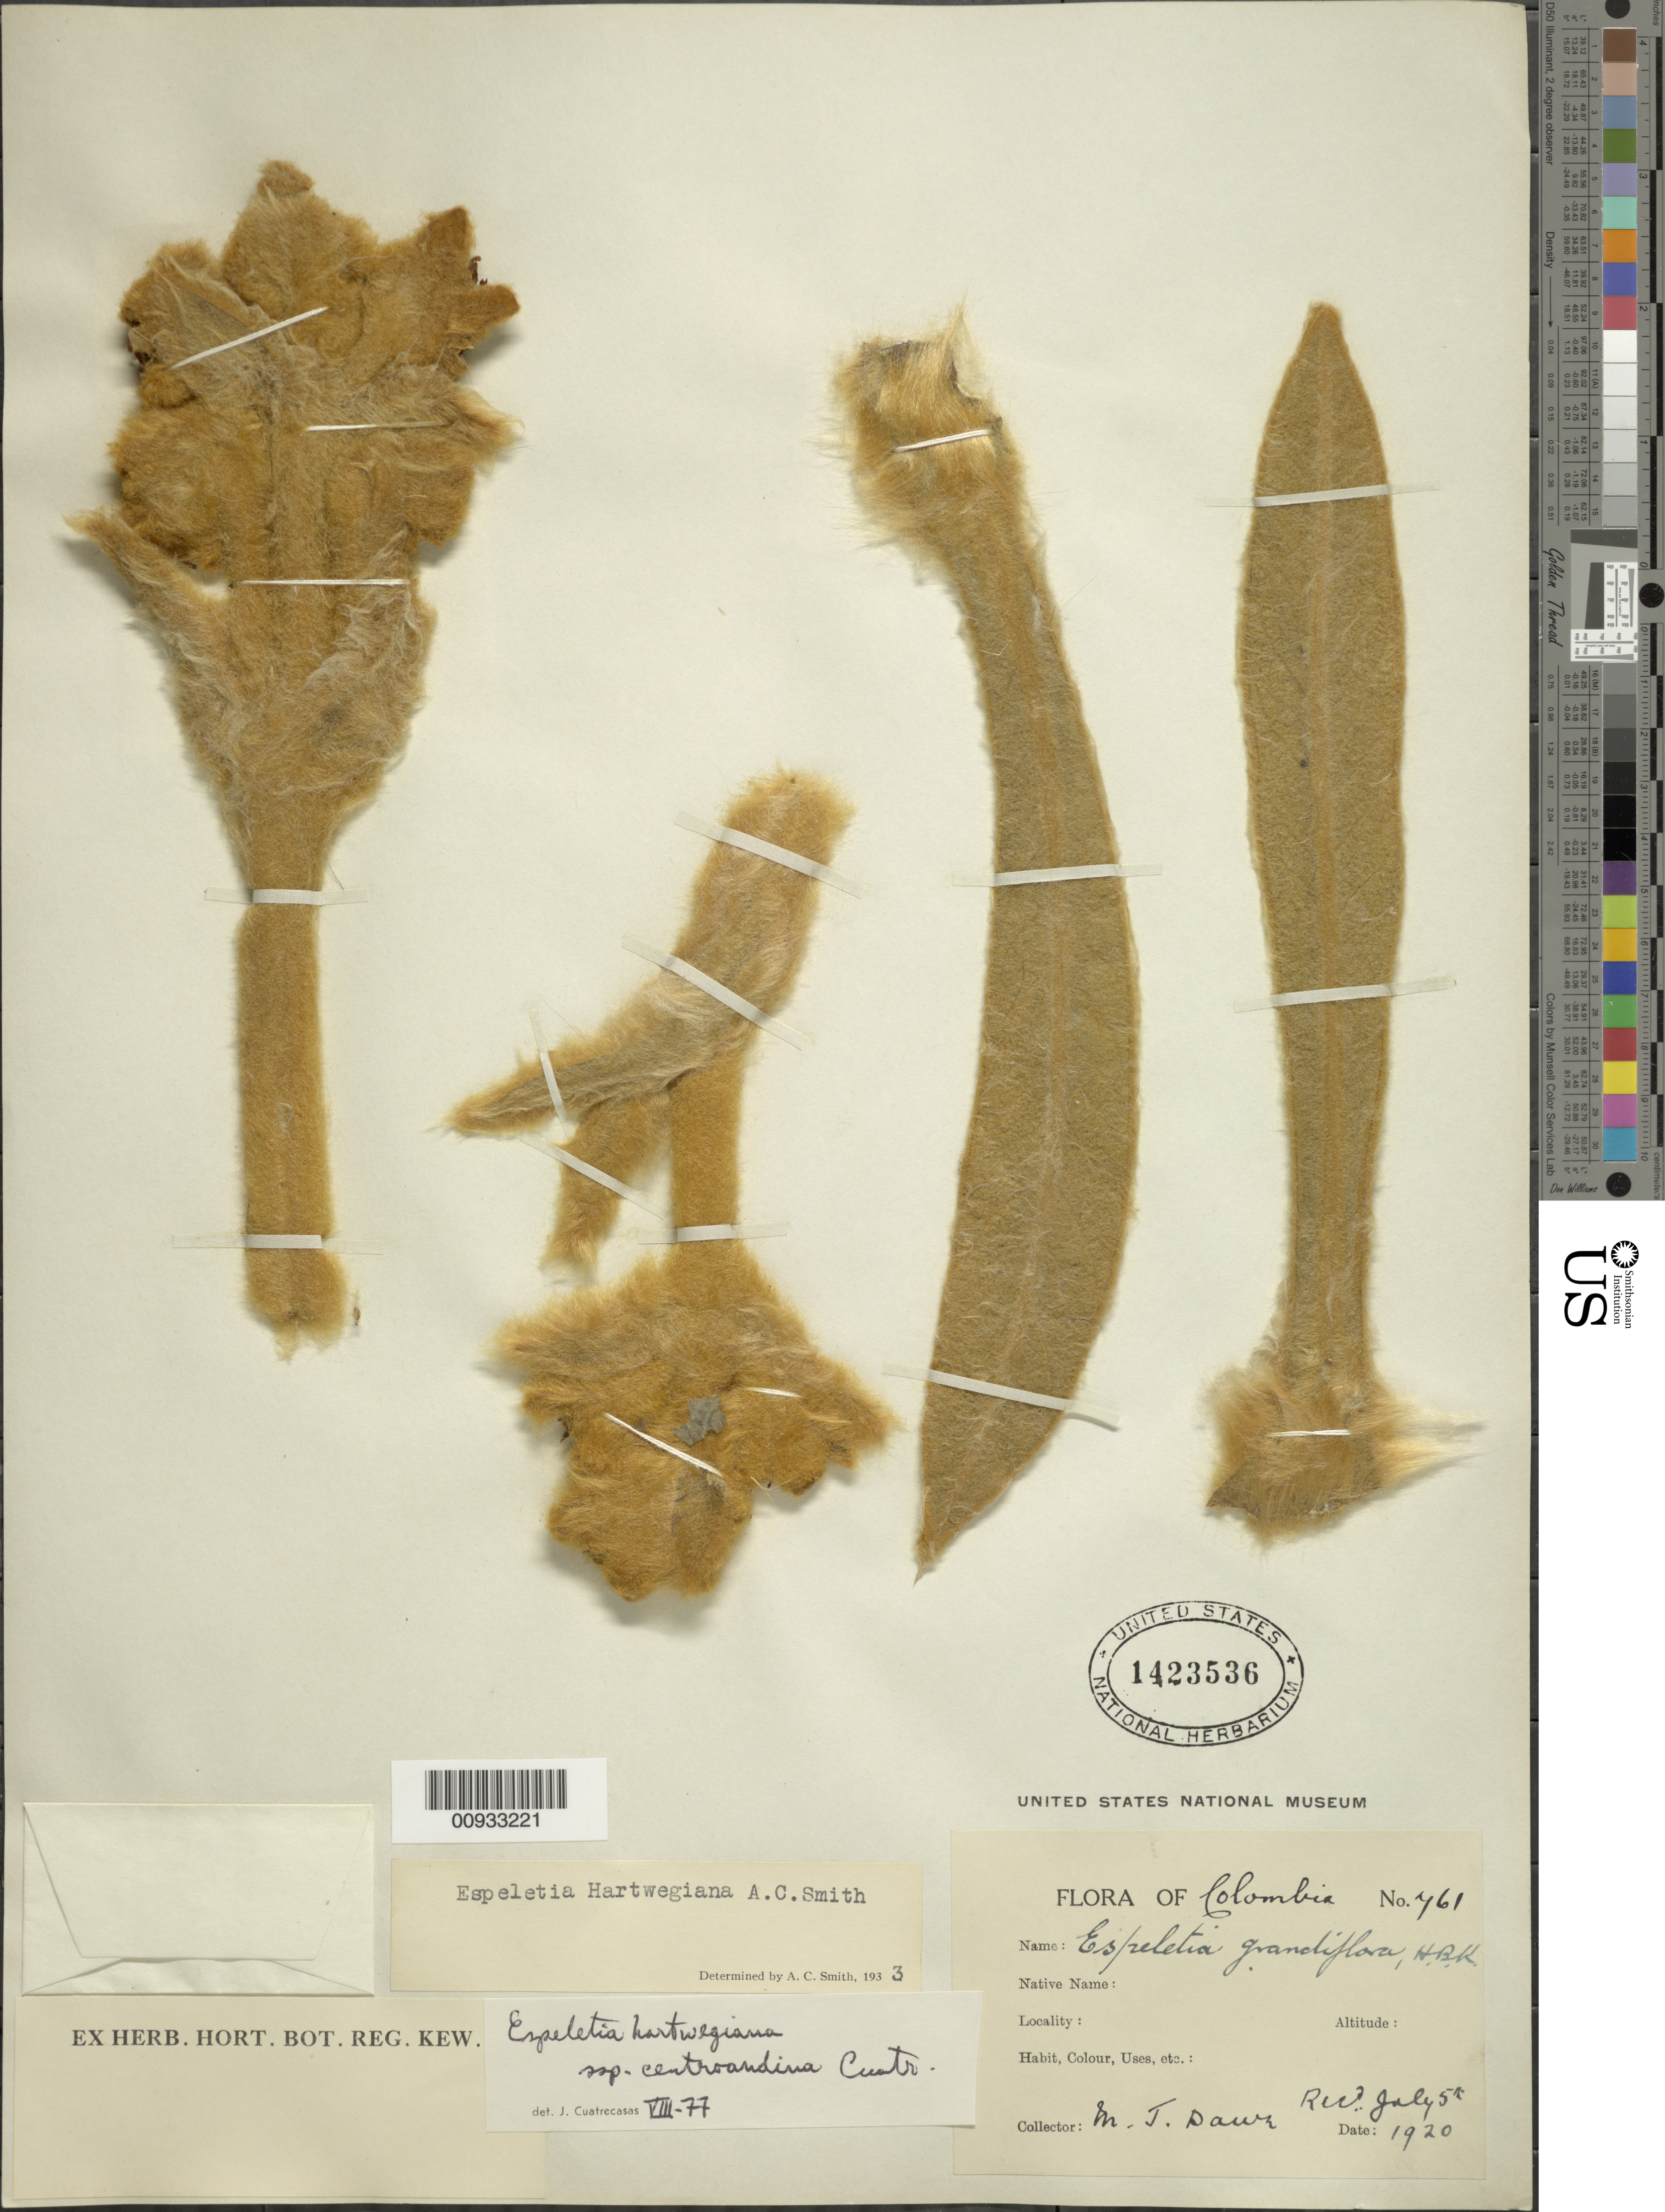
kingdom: Plantae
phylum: Tracheophyta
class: Magnoliopsida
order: Asterales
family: Asteraceae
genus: Espeletia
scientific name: Espeletia hartwegiana subsp. centroandina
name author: Cuatrec.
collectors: M. T. Dawe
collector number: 761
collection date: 1920-07-05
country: Colombia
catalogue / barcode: US 1423536